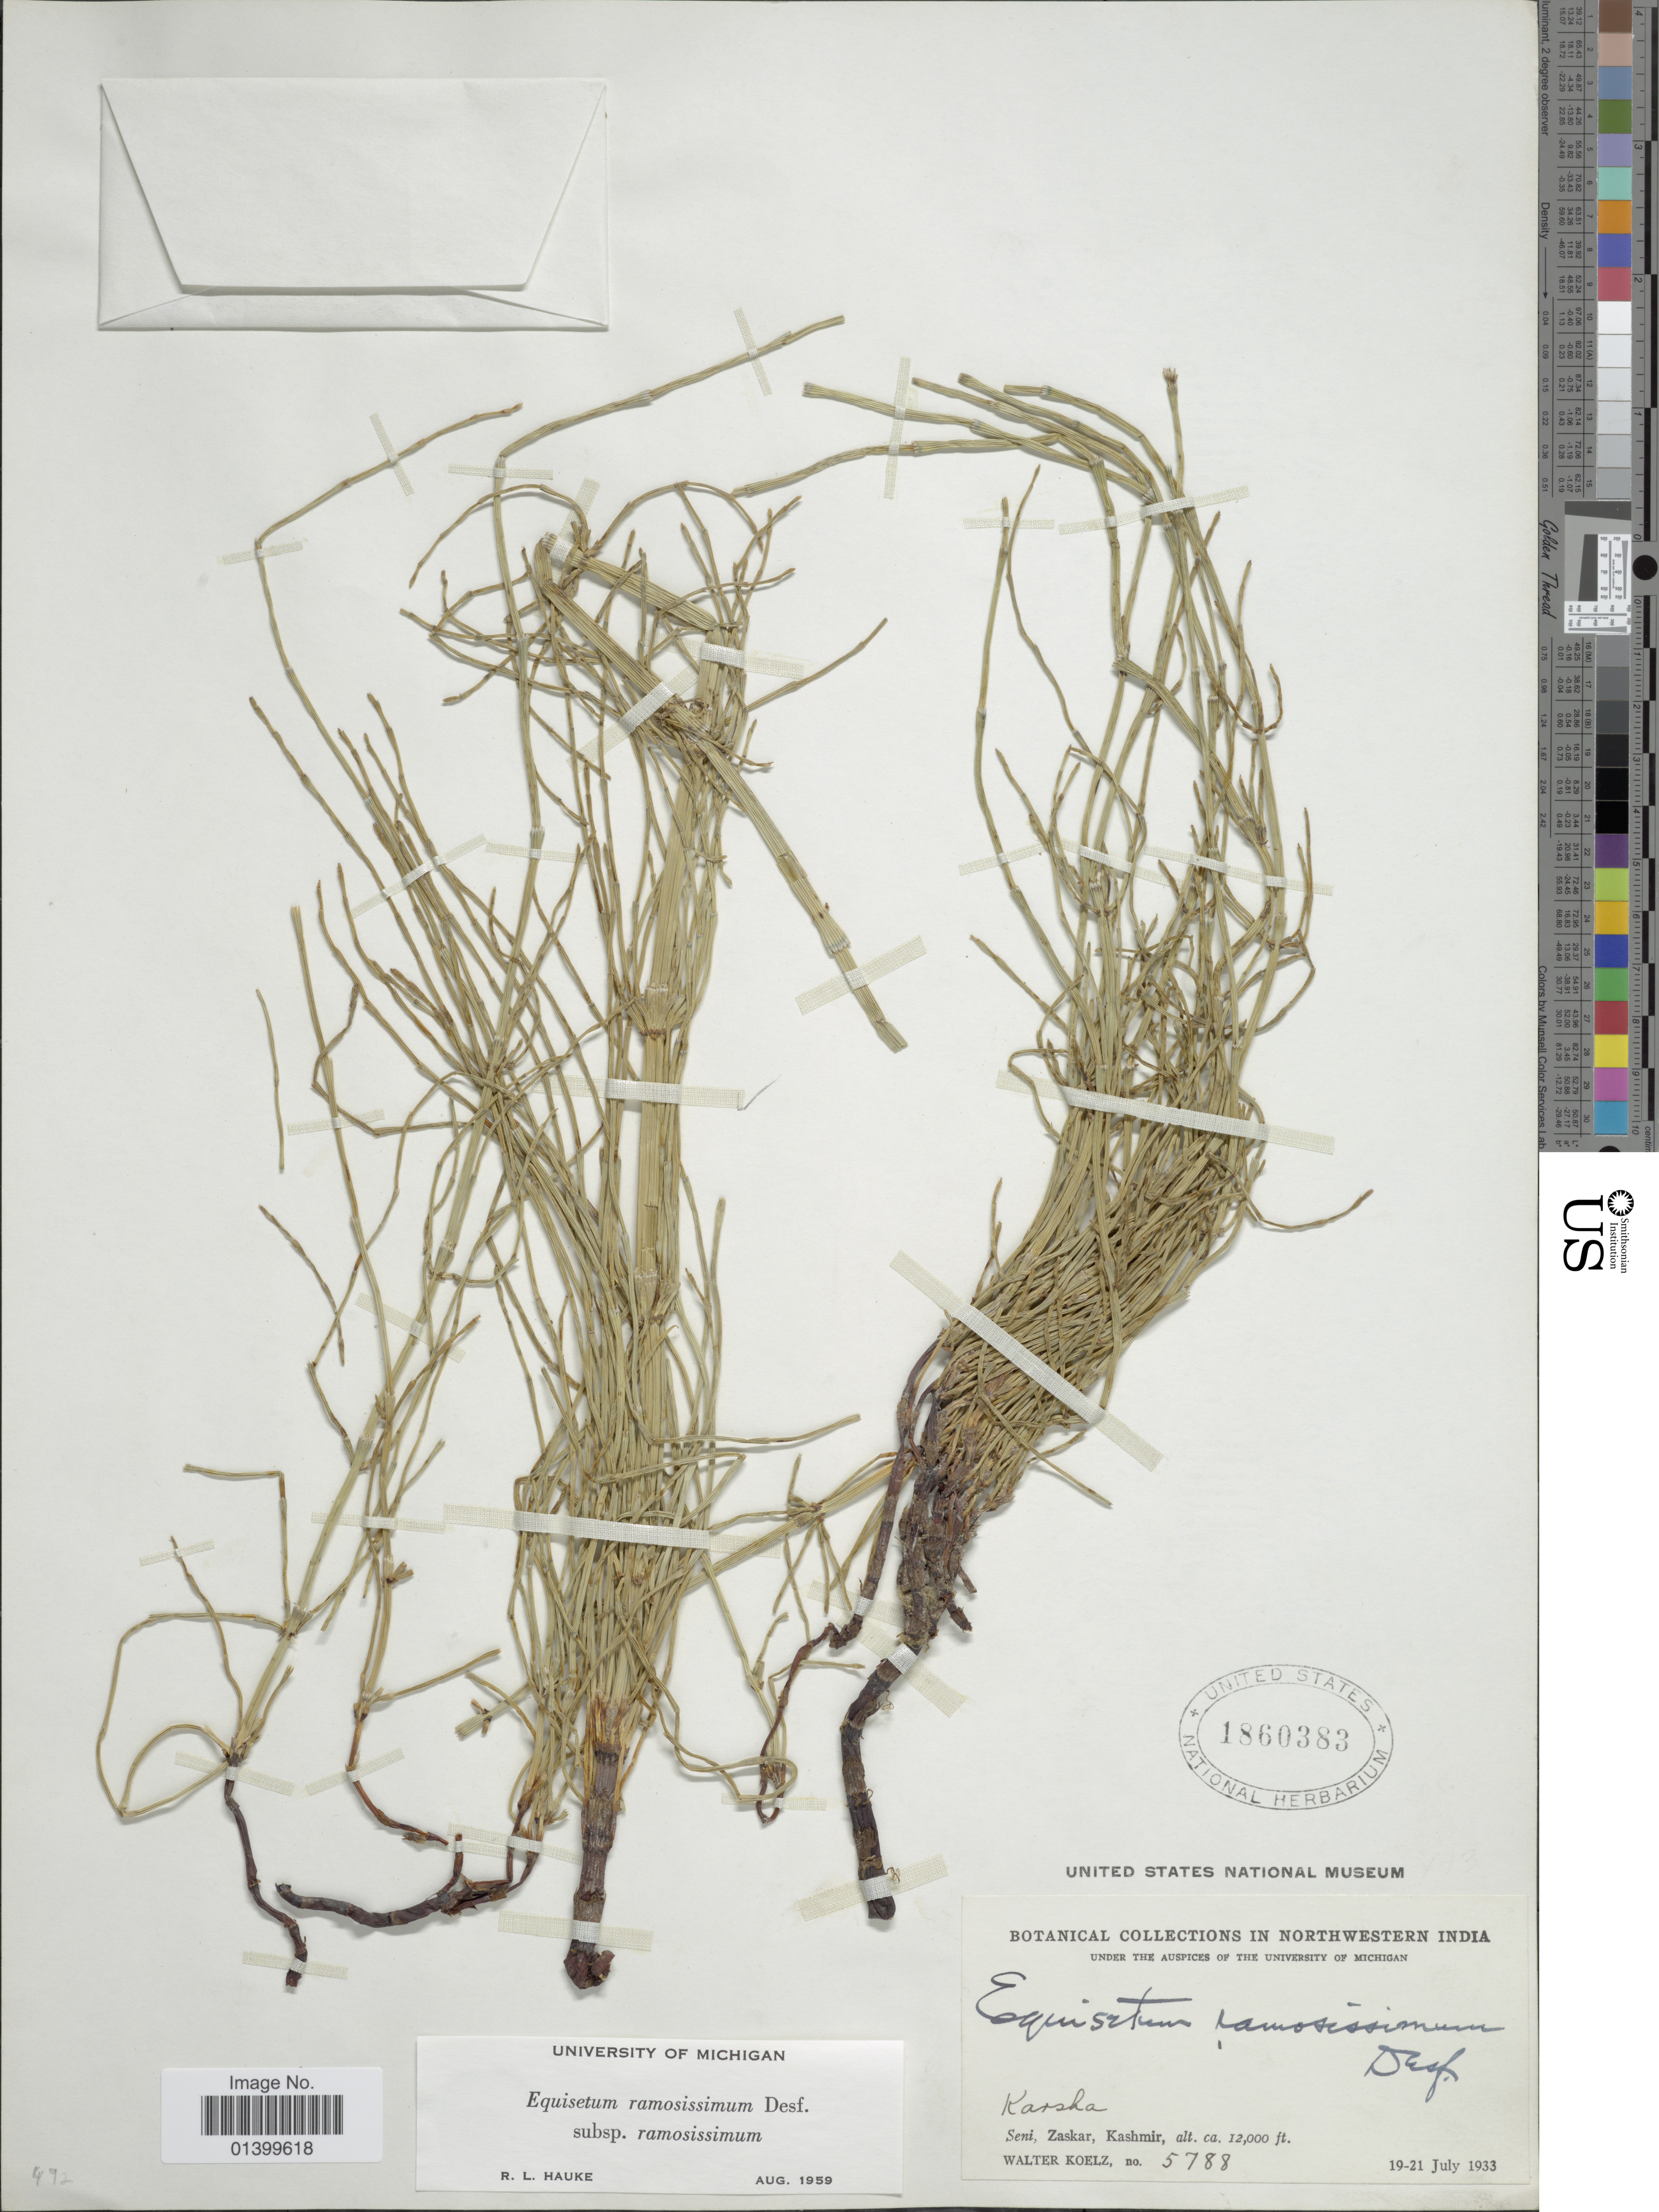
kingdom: Plantae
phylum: Tracheophyta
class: Polypodiopsida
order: Equisetales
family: Equisetaceae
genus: Equisetum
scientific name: Equisetum ramosissimum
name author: Desf.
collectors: W. N. Koelz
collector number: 5788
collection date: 1933-07-19/1933-07-21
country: India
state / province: Jammu and Kashmir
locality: Northwestern India, Karska, Seni, Zaskar, Kashmir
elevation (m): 3658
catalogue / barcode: US 1860383